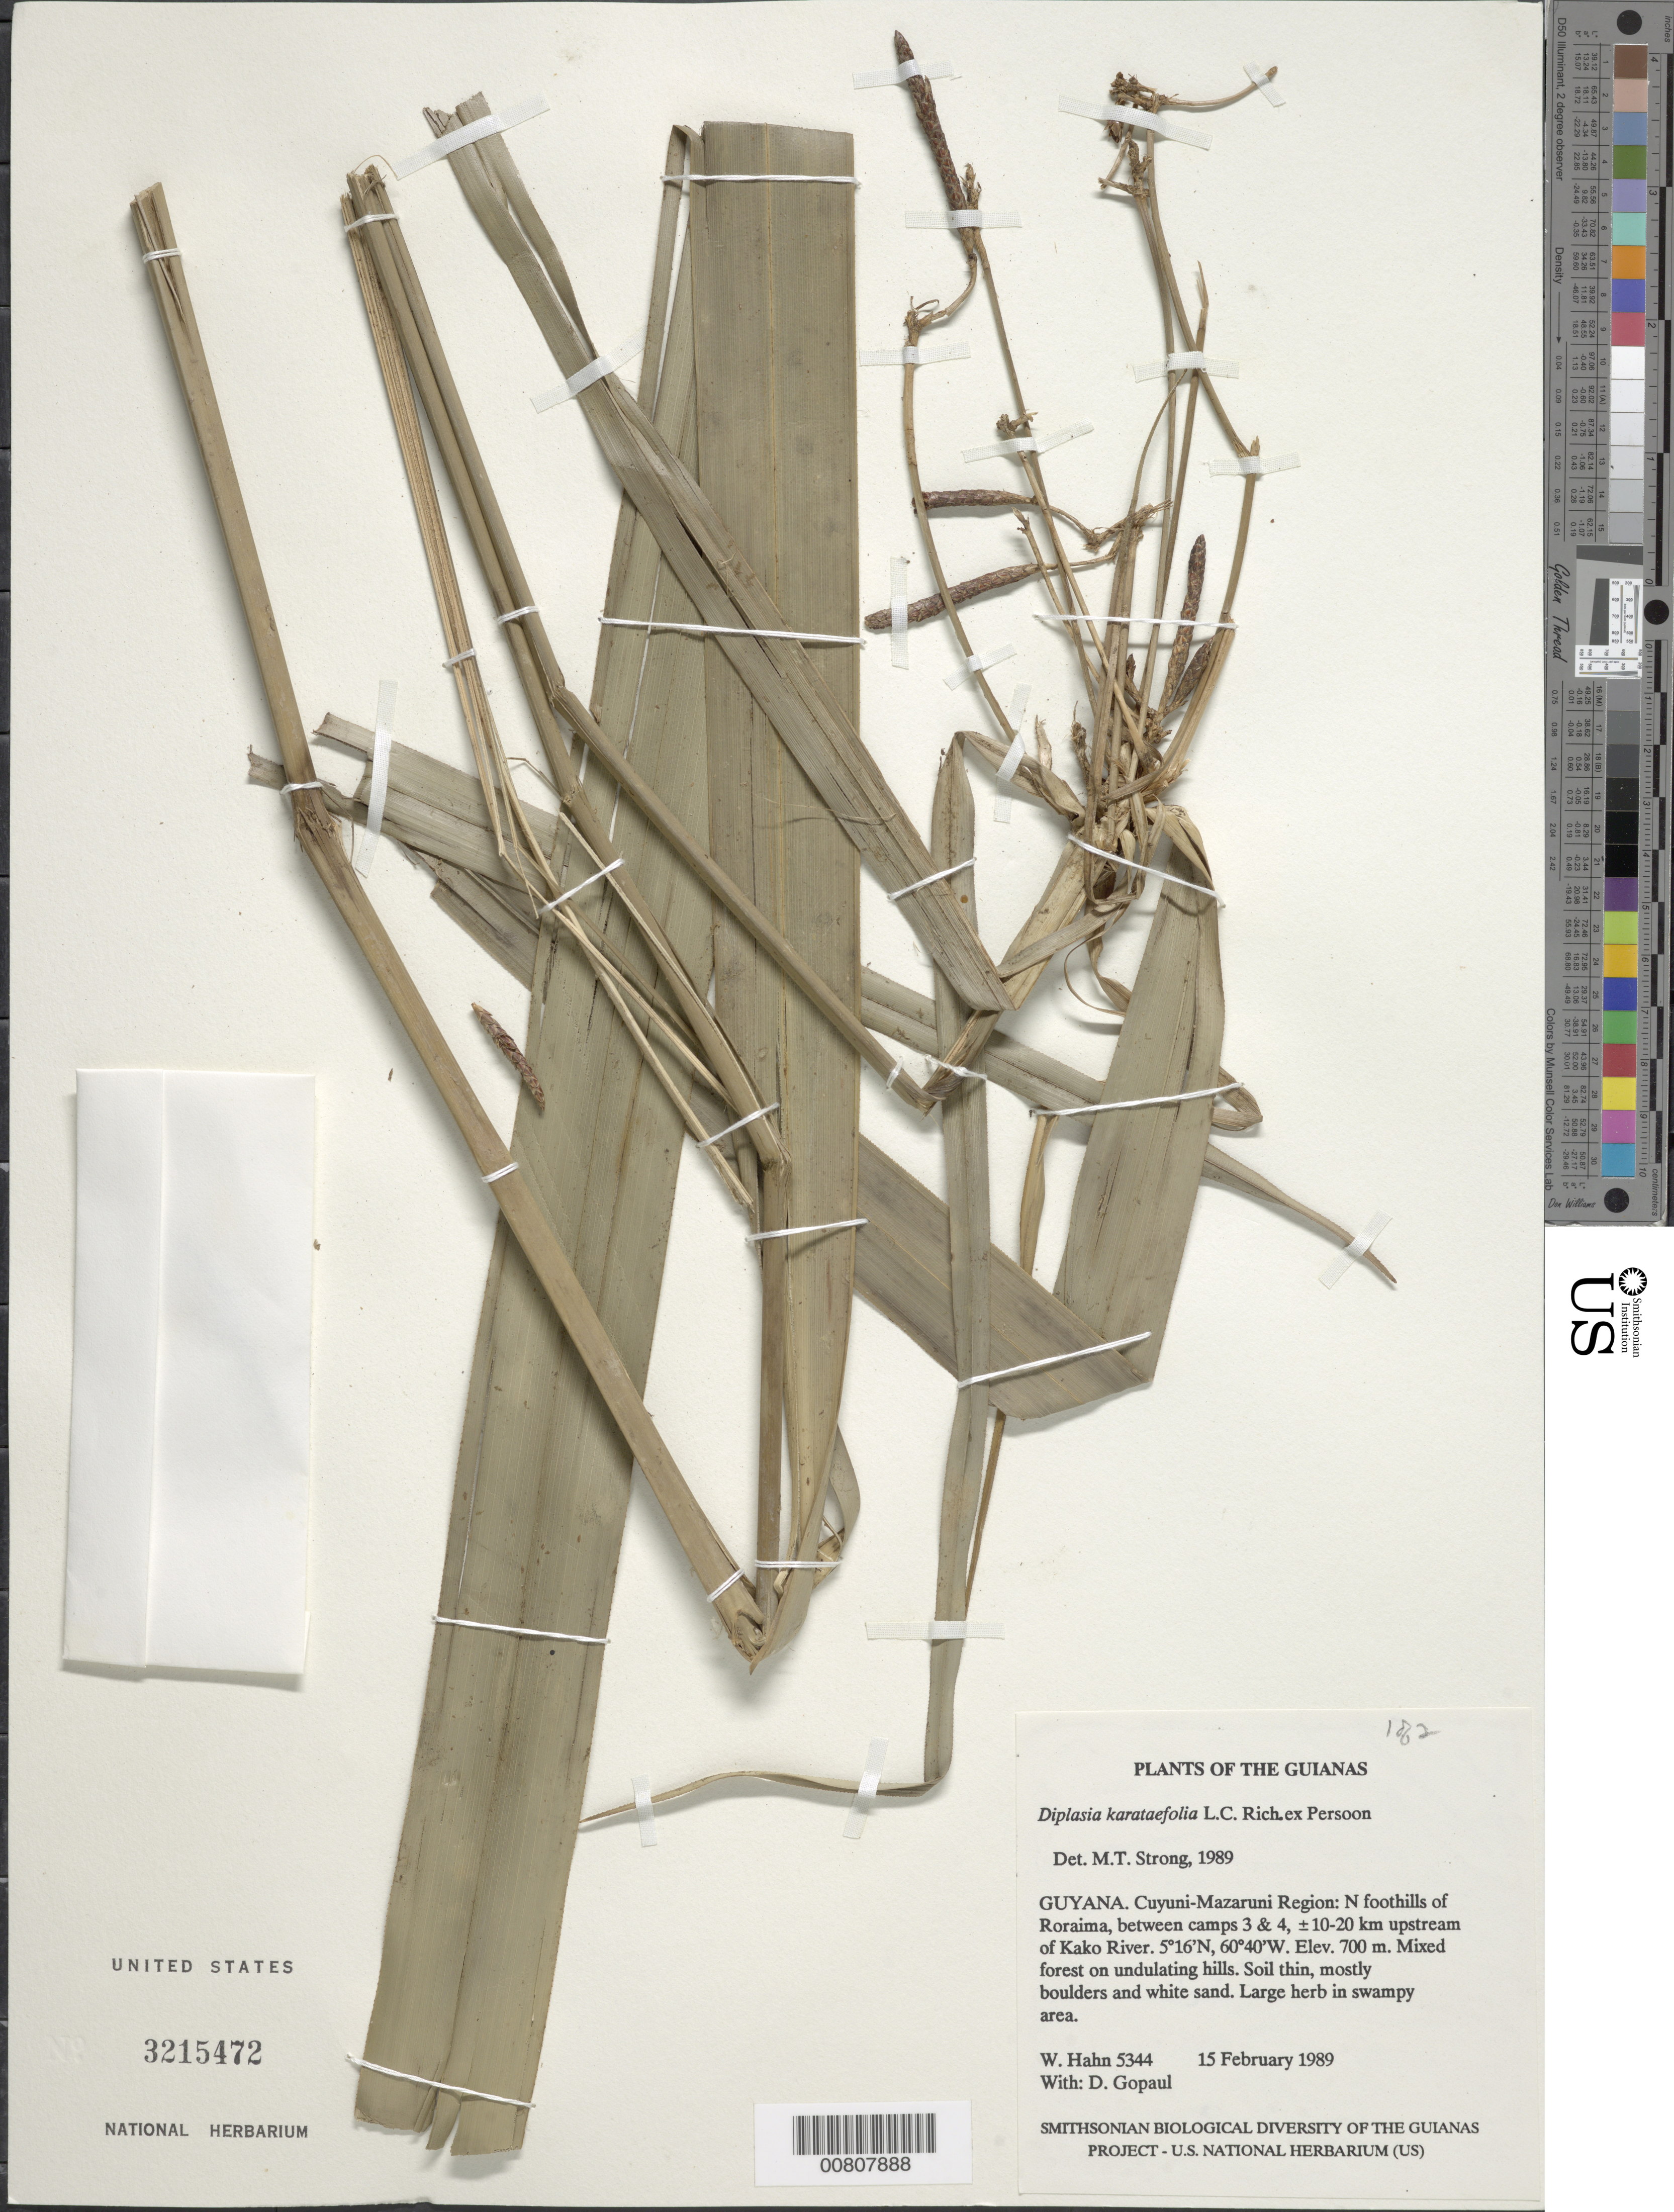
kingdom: Plantae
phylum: Tracheophyta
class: Liliopsida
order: Poales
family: Cyperaceae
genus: Diplasia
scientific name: Diplasia karatifolia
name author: Rich.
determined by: Strong, M. T., (US), Smithsonian Institution - National Museum of Natural History (UNITED STATES)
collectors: W. Hahn & D. Gopaul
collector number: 5344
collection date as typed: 15 February 1989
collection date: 1989-02-15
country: Guyana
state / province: Cuyuni-Mazaruni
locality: N foothills of Roraima, between camps 3 & 4, ±10-20 km upstream of Kako River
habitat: Mixed forest on undulating hills. Soil thin, mostly boulders and white sand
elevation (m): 700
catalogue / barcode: US 3215472